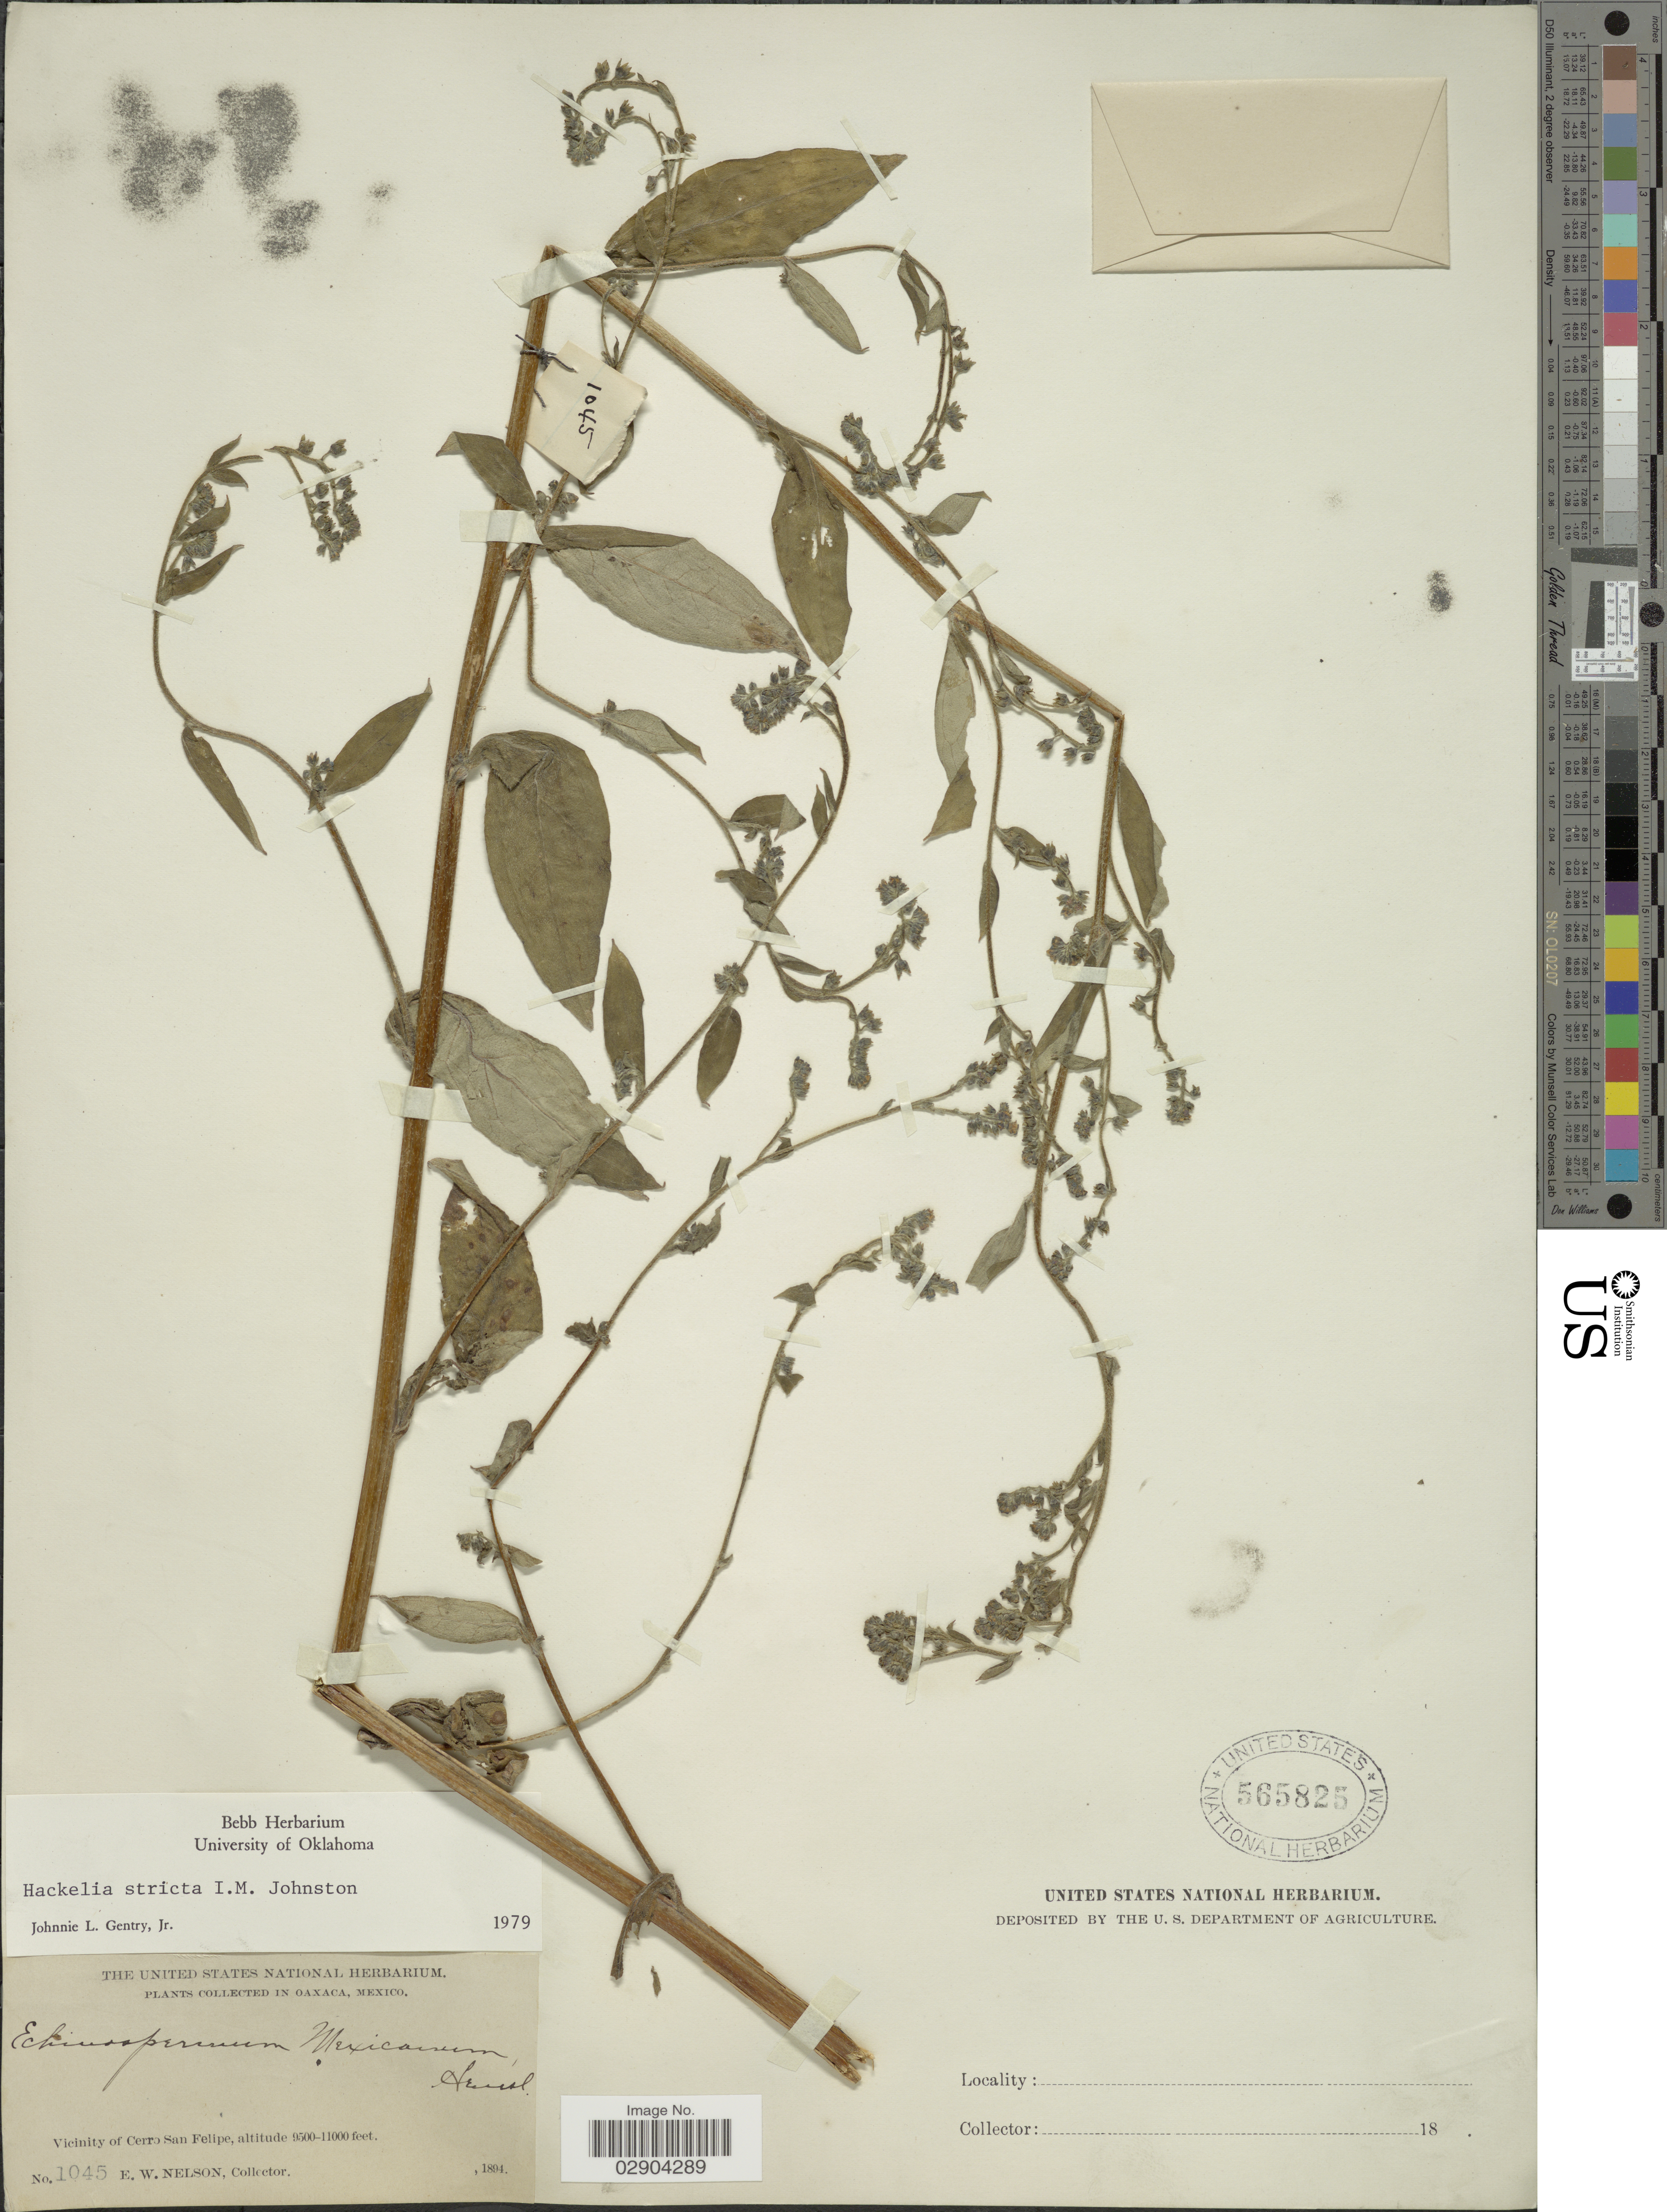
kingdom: Plantae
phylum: Tracheophyta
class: Magnoliopsida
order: Boraginales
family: Boraginaceae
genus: Hackelia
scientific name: Hackelia mexicana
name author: (Schltdl. & Cham.) I.M. Johnst.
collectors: E. W. Nelson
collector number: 1045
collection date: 1894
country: Mexico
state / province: Oaxaca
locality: Vicinity of Cerro San Felipe.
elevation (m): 2896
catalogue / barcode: US 565825